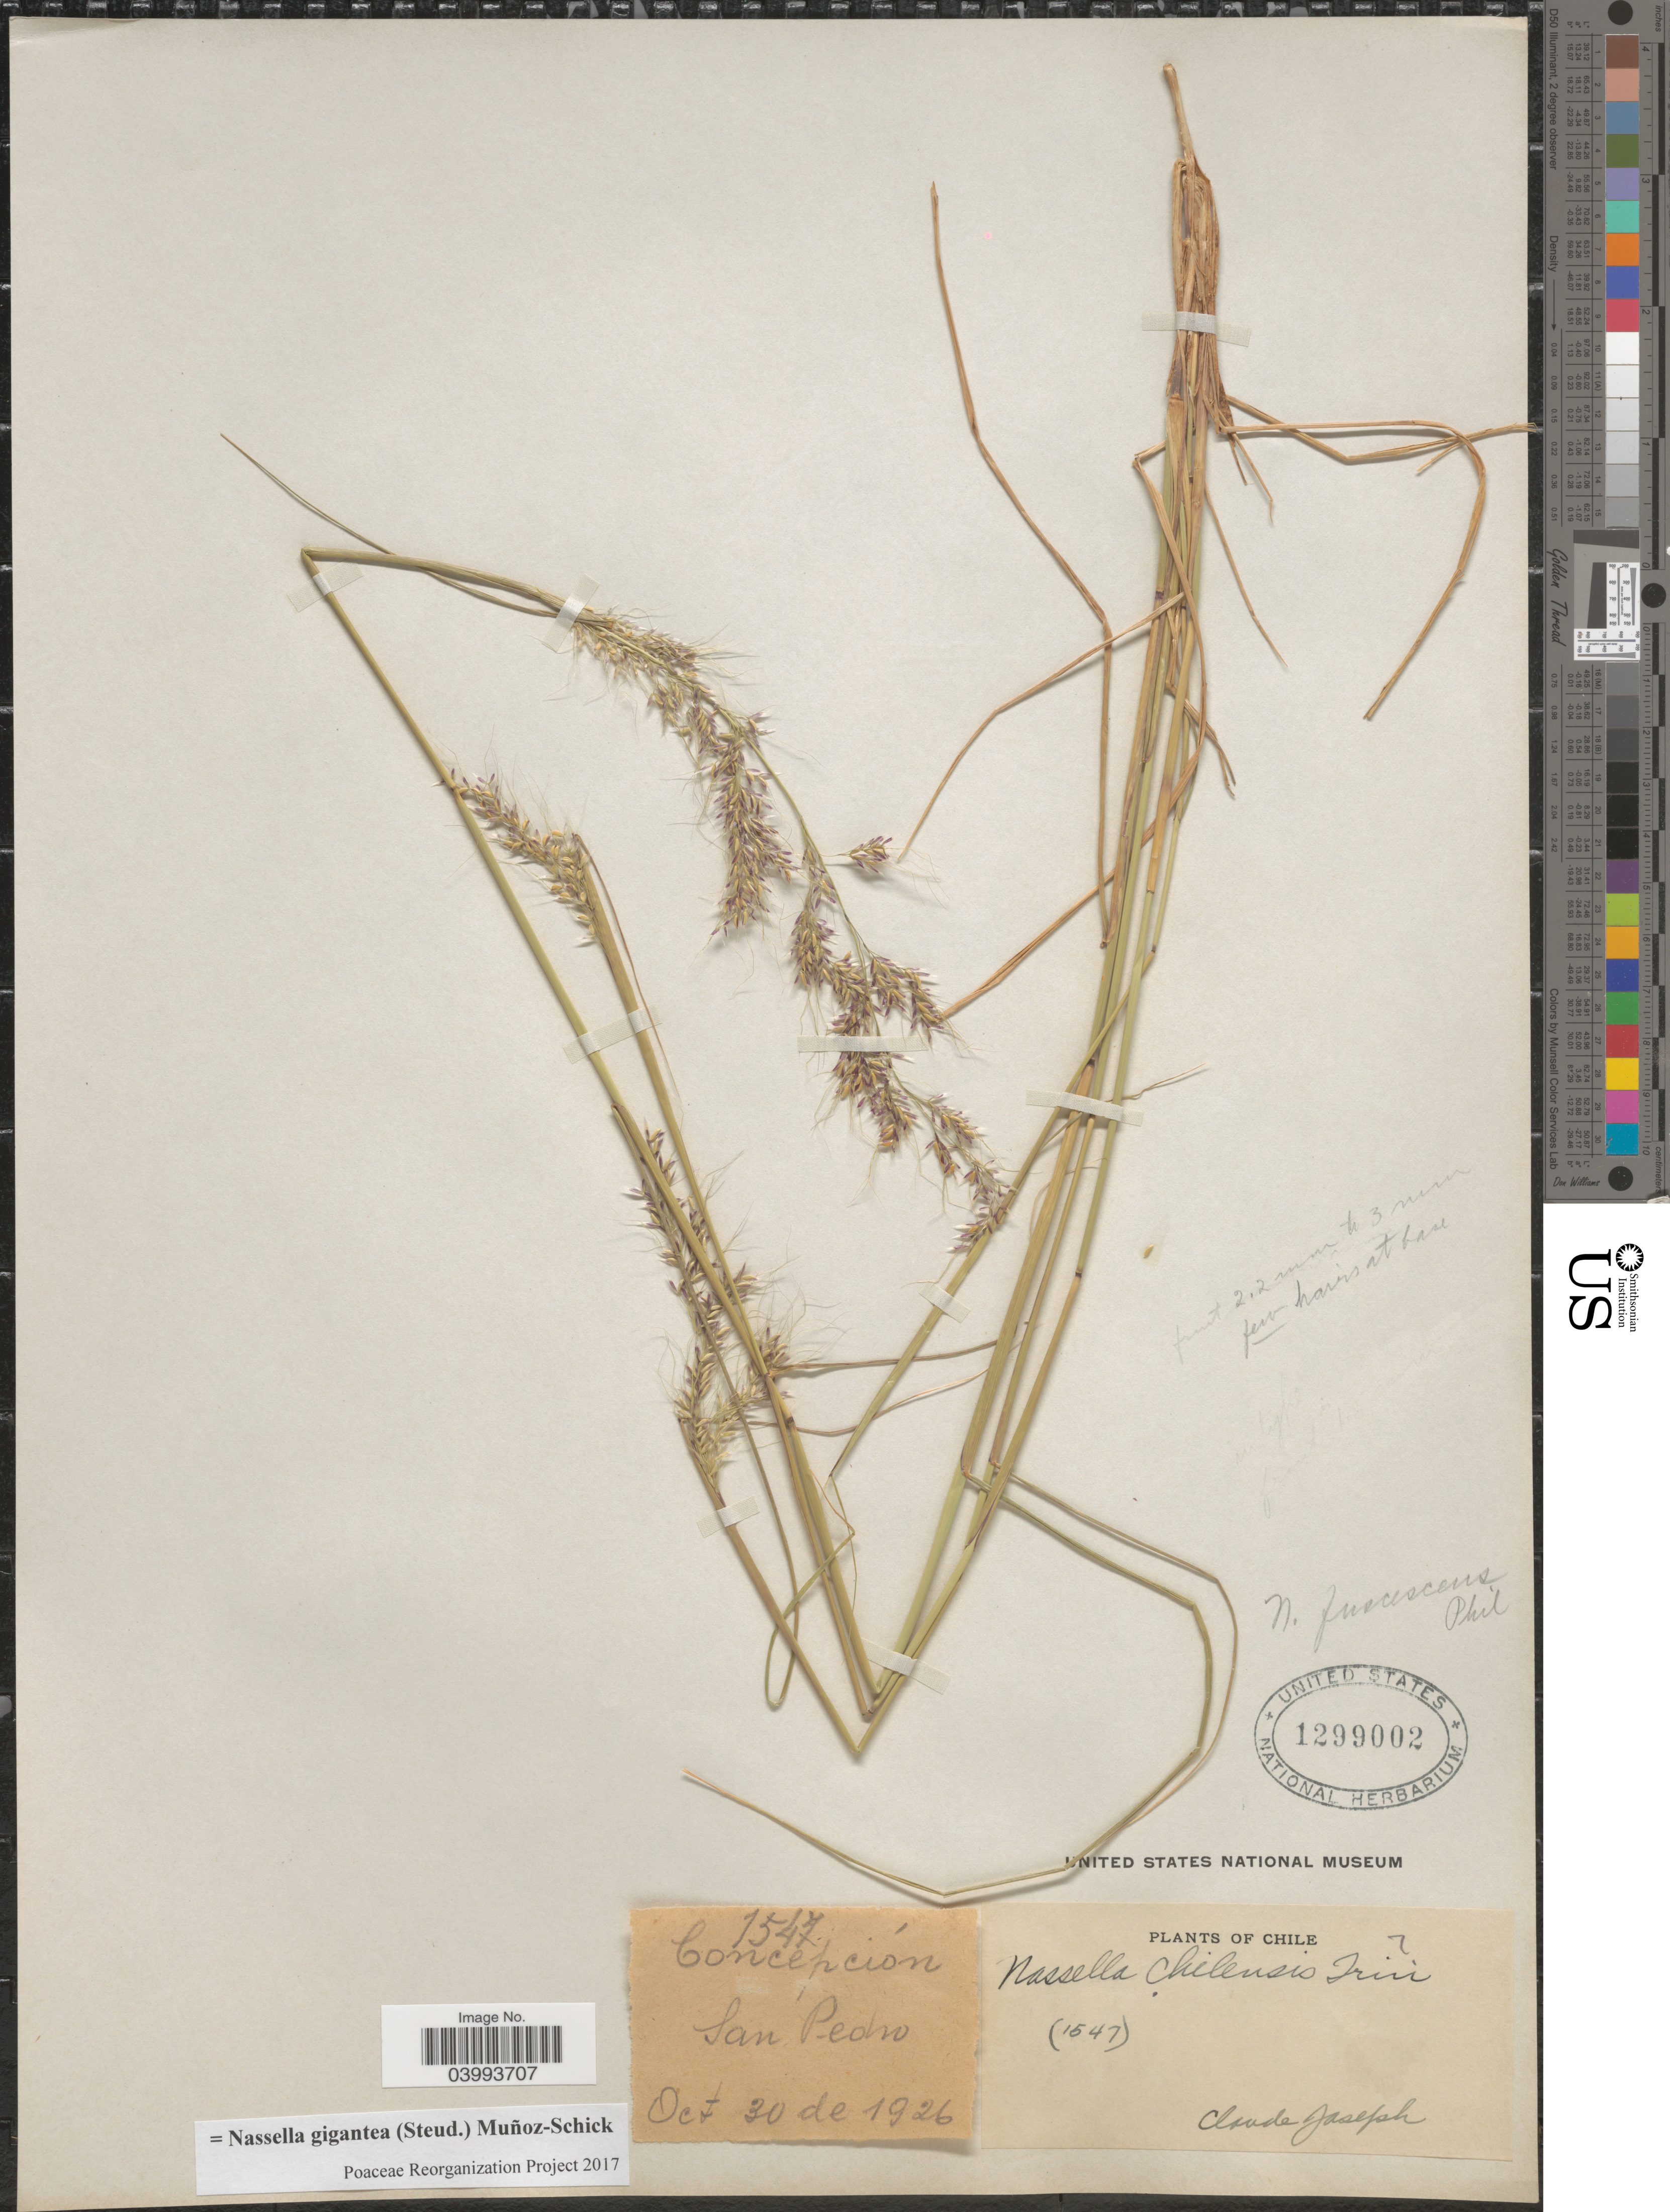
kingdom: Plantae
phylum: Tracheophyta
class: Liliopsida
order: Poales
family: Poaceae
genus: Nassella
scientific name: Nassella gigantea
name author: (Steud.) Muñoz-Schick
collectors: C. Joseph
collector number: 1547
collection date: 1926-10-30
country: Chile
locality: Concepción. San Pedro.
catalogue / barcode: US 1299002